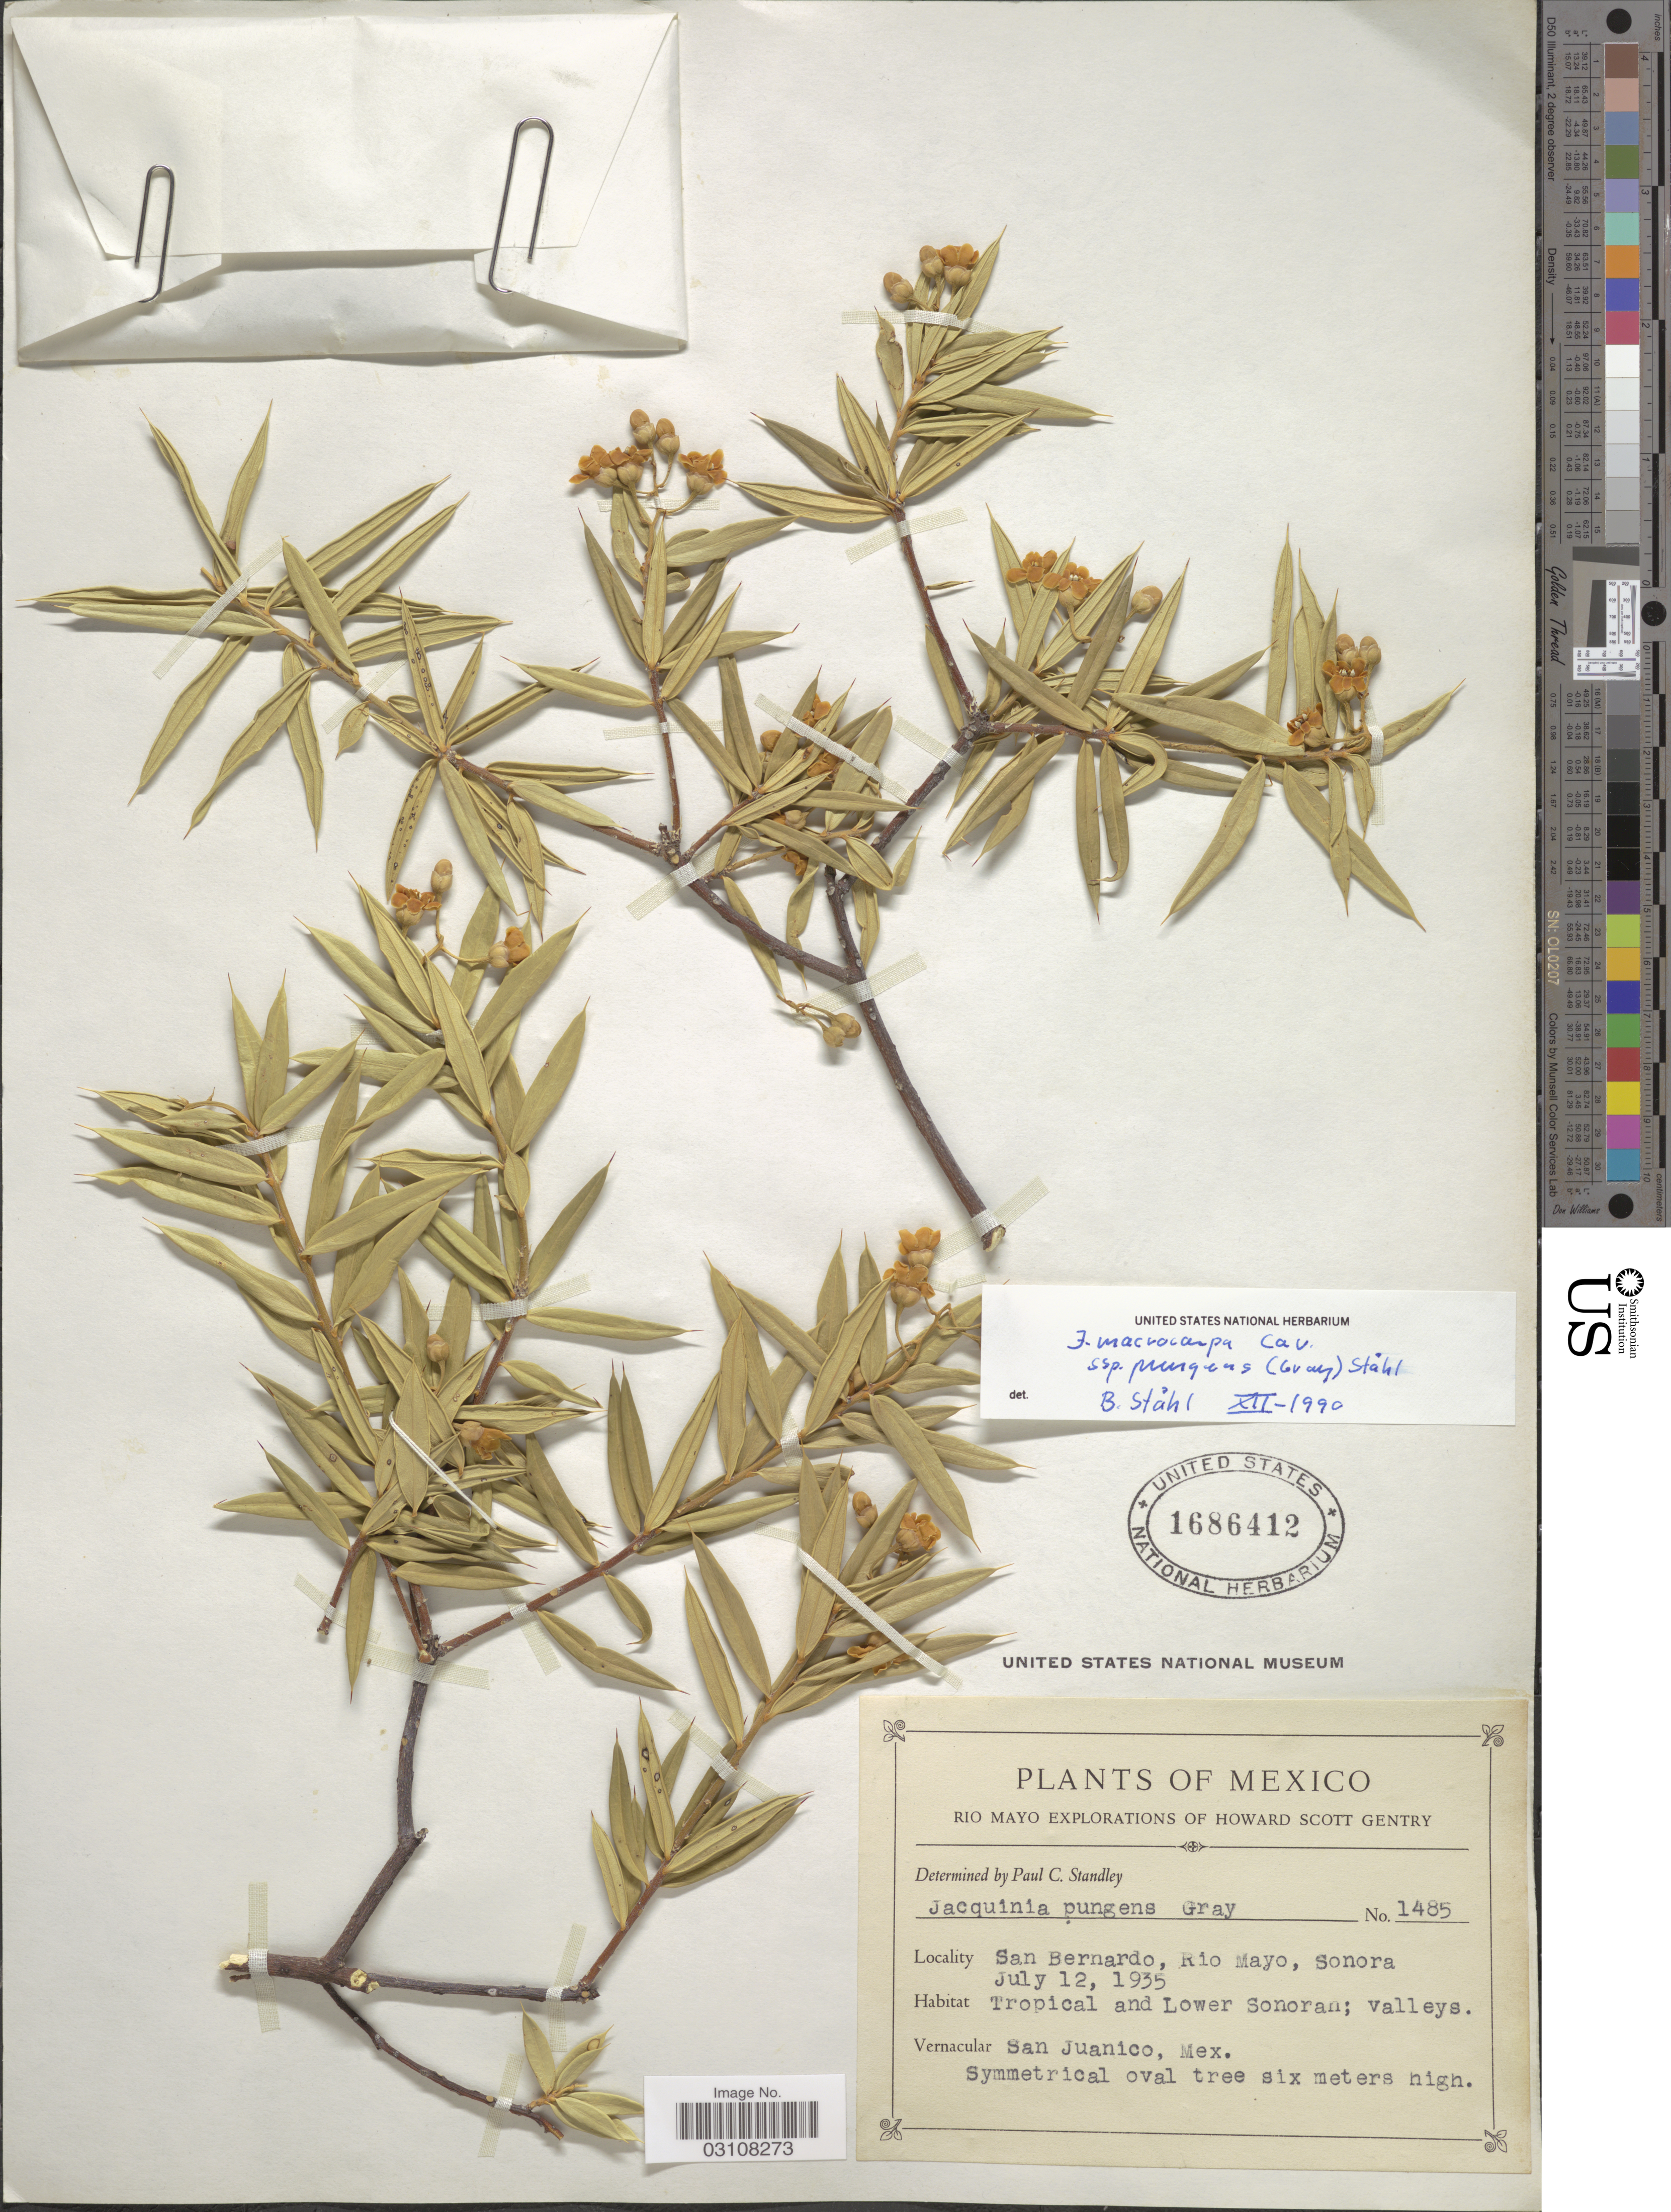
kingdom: Plantae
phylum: Tracheophyta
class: Magnoliopsida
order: Ericales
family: Primulaceae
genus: Jacquinia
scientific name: Jacquinia macrocarpa subsp. pungens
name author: Cav.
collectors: H. S. Gentry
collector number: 1485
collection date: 1935-07-12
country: Mexico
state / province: Sonora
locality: Rio Mayo, San Bernardo, Rio Mayo. Tropical and Lower Sonoran; valleys. San Juanico.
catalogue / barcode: US 1686412